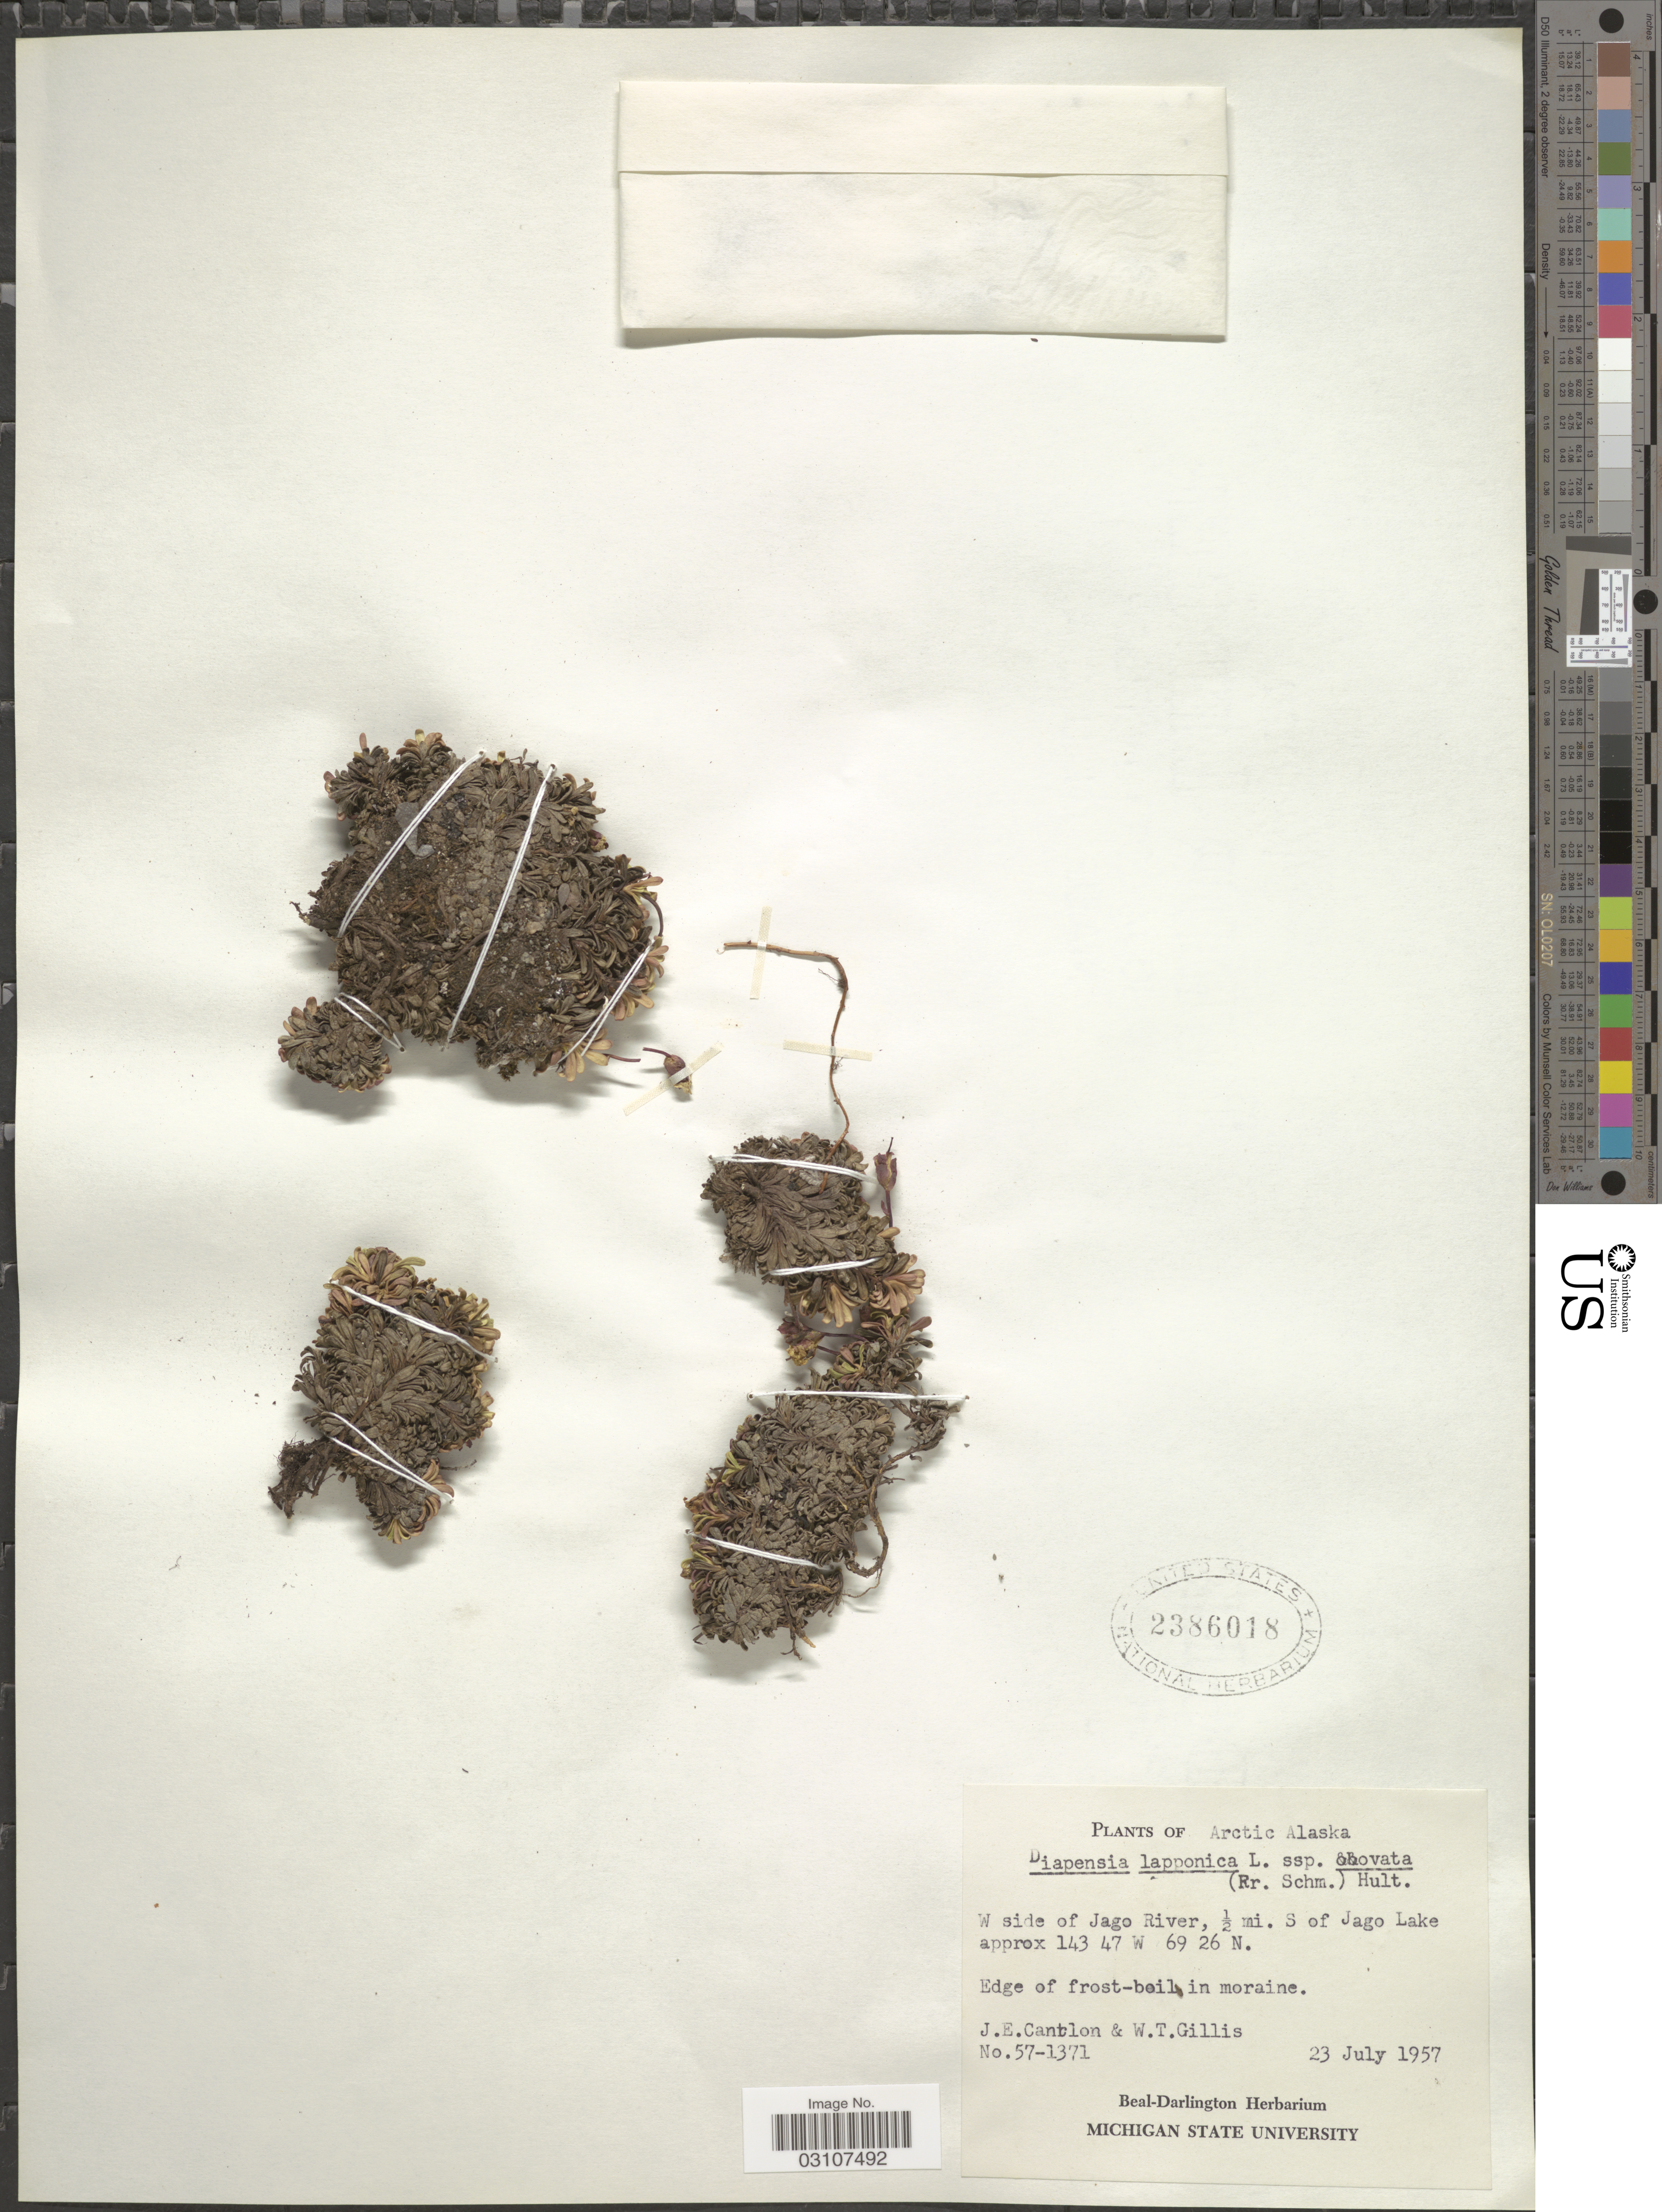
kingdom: Plantae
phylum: Tracheophyta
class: Magnoliopsida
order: Ericales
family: Diapensiaceae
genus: Diapensia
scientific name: Diapensia lapponica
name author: L.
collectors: J. Cantlon & W. T. Gillis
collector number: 57-1371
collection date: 1957-07-23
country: United States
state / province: Alaska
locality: Arctic Alaska. W side of Jago River, ½ mi. S of Jago Lake.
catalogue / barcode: US 2386018